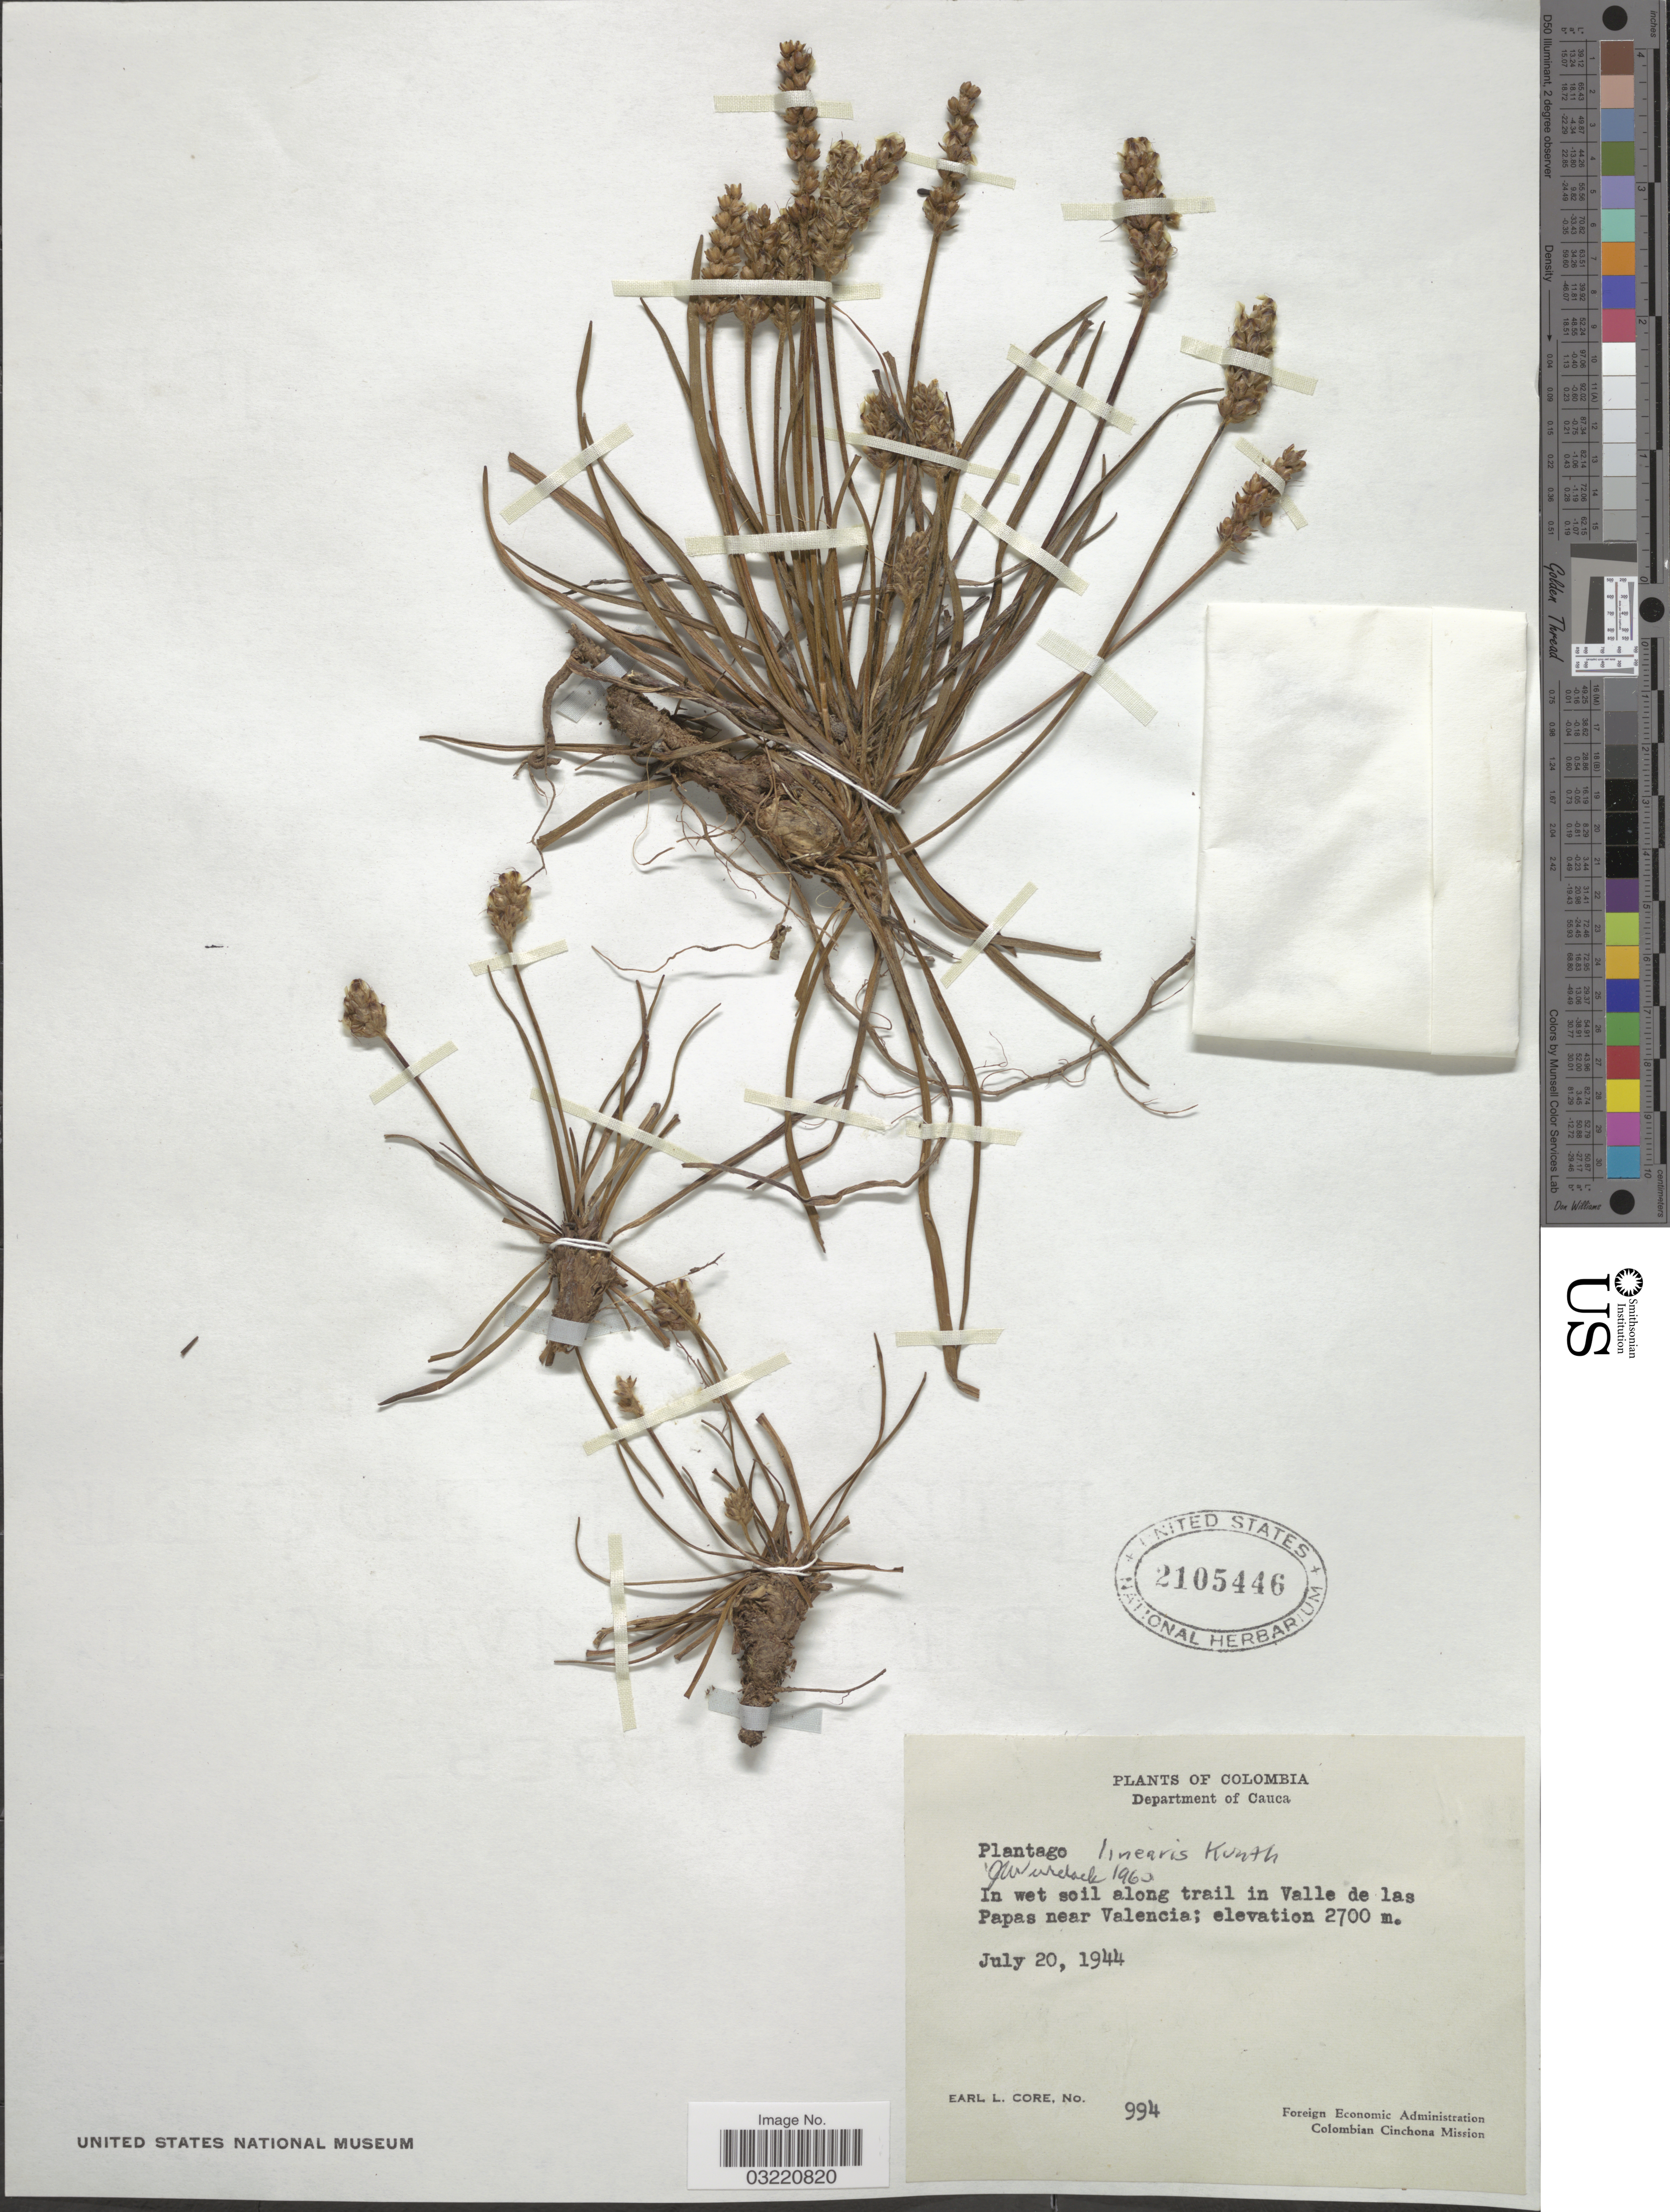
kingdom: Plantae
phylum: Tracheophyta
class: Magnoliopsida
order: Lamiales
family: Plantaginaceae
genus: Plantago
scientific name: Plantago linearis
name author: Kunth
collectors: E. L. Core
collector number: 994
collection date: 1944-07-20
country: Colombia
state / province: Cauca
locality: Department of Cauca. In wet soil along trail in Valle de las Papas near Valencia.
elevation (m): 2700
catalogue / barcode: US 2105446